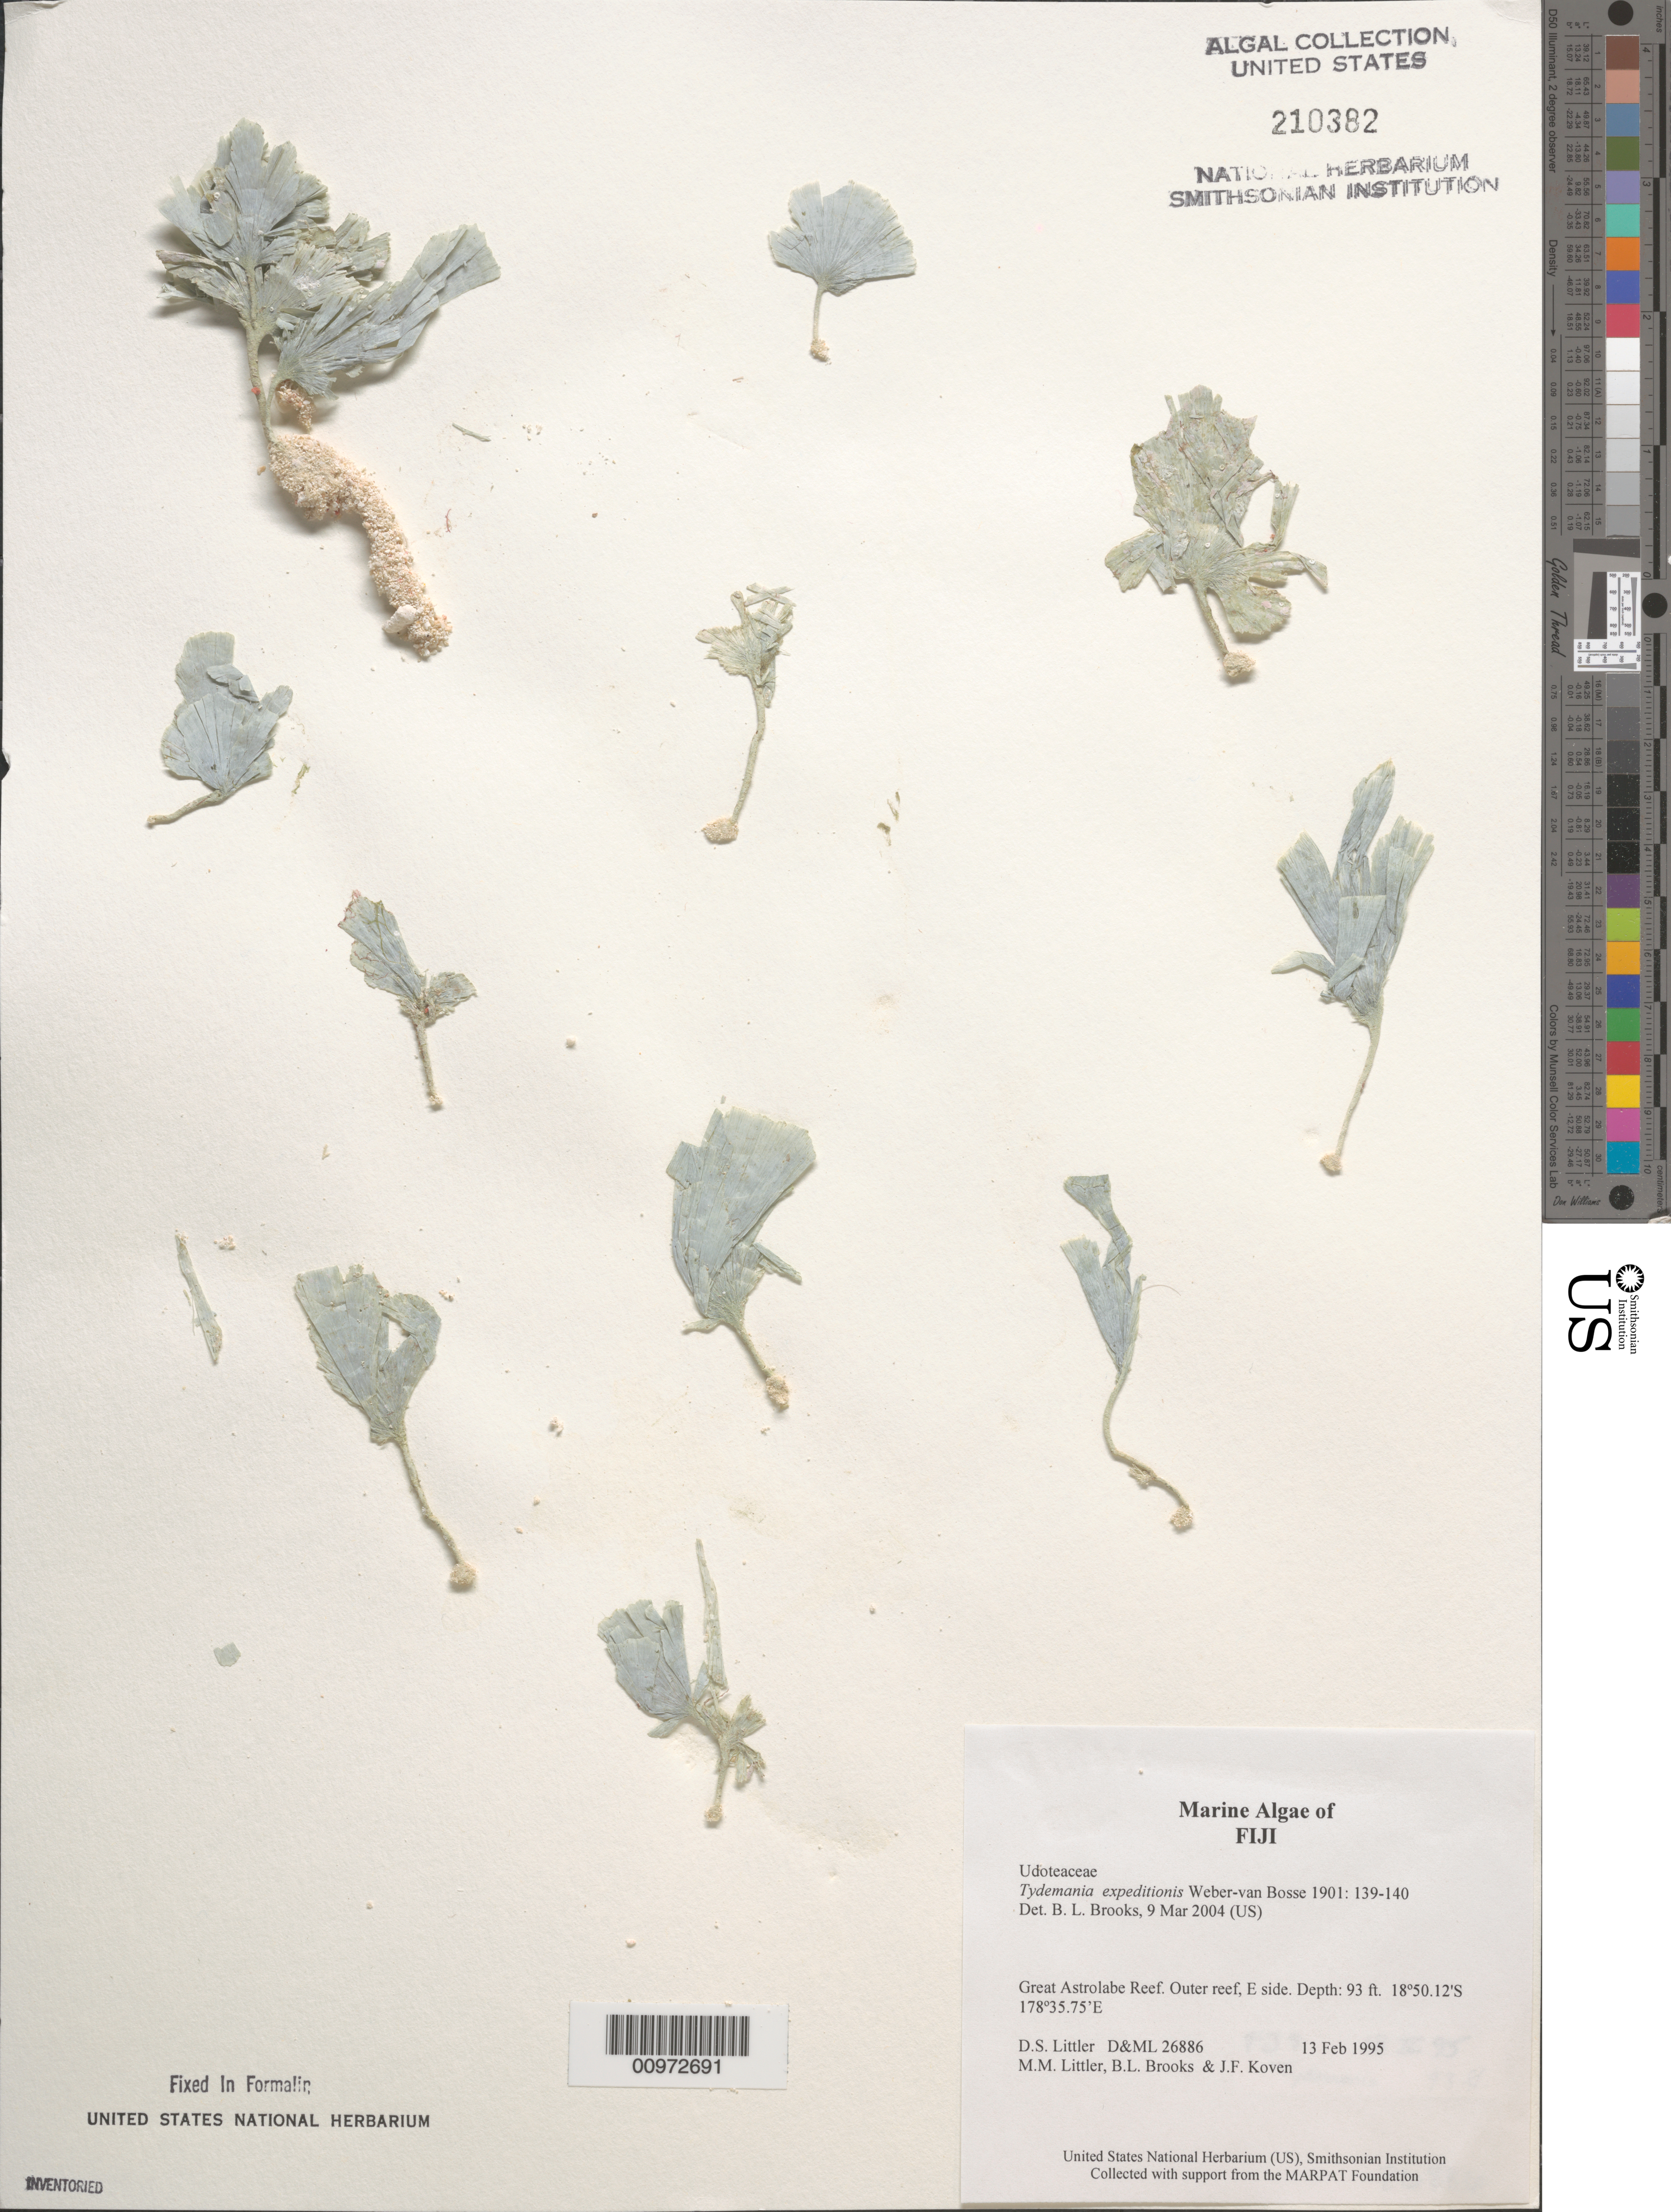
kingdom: Plantae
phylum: Chlorophyta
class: Ulvophyceae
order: Bryopsidales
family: Udoteaceae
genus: Tydemania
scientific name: Tydemania expeditionis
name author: Weber Bosse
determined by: Brooks, B. L., (BOT), Smithsonian Institution - National Museum of Natural History (UNITED STATES)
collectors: D. S. Littler, M. M. Littler, B. Brooks & J. Koven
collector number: D&ML 26886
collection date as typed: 13 Feb 1995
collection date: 1995-02-13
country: Fiji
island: Great Astrolabe Reef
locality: Great Astrolabe Reef, outer reef, east side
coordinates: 18 50.12'S, 178 35.75'E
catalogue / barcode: US 210382